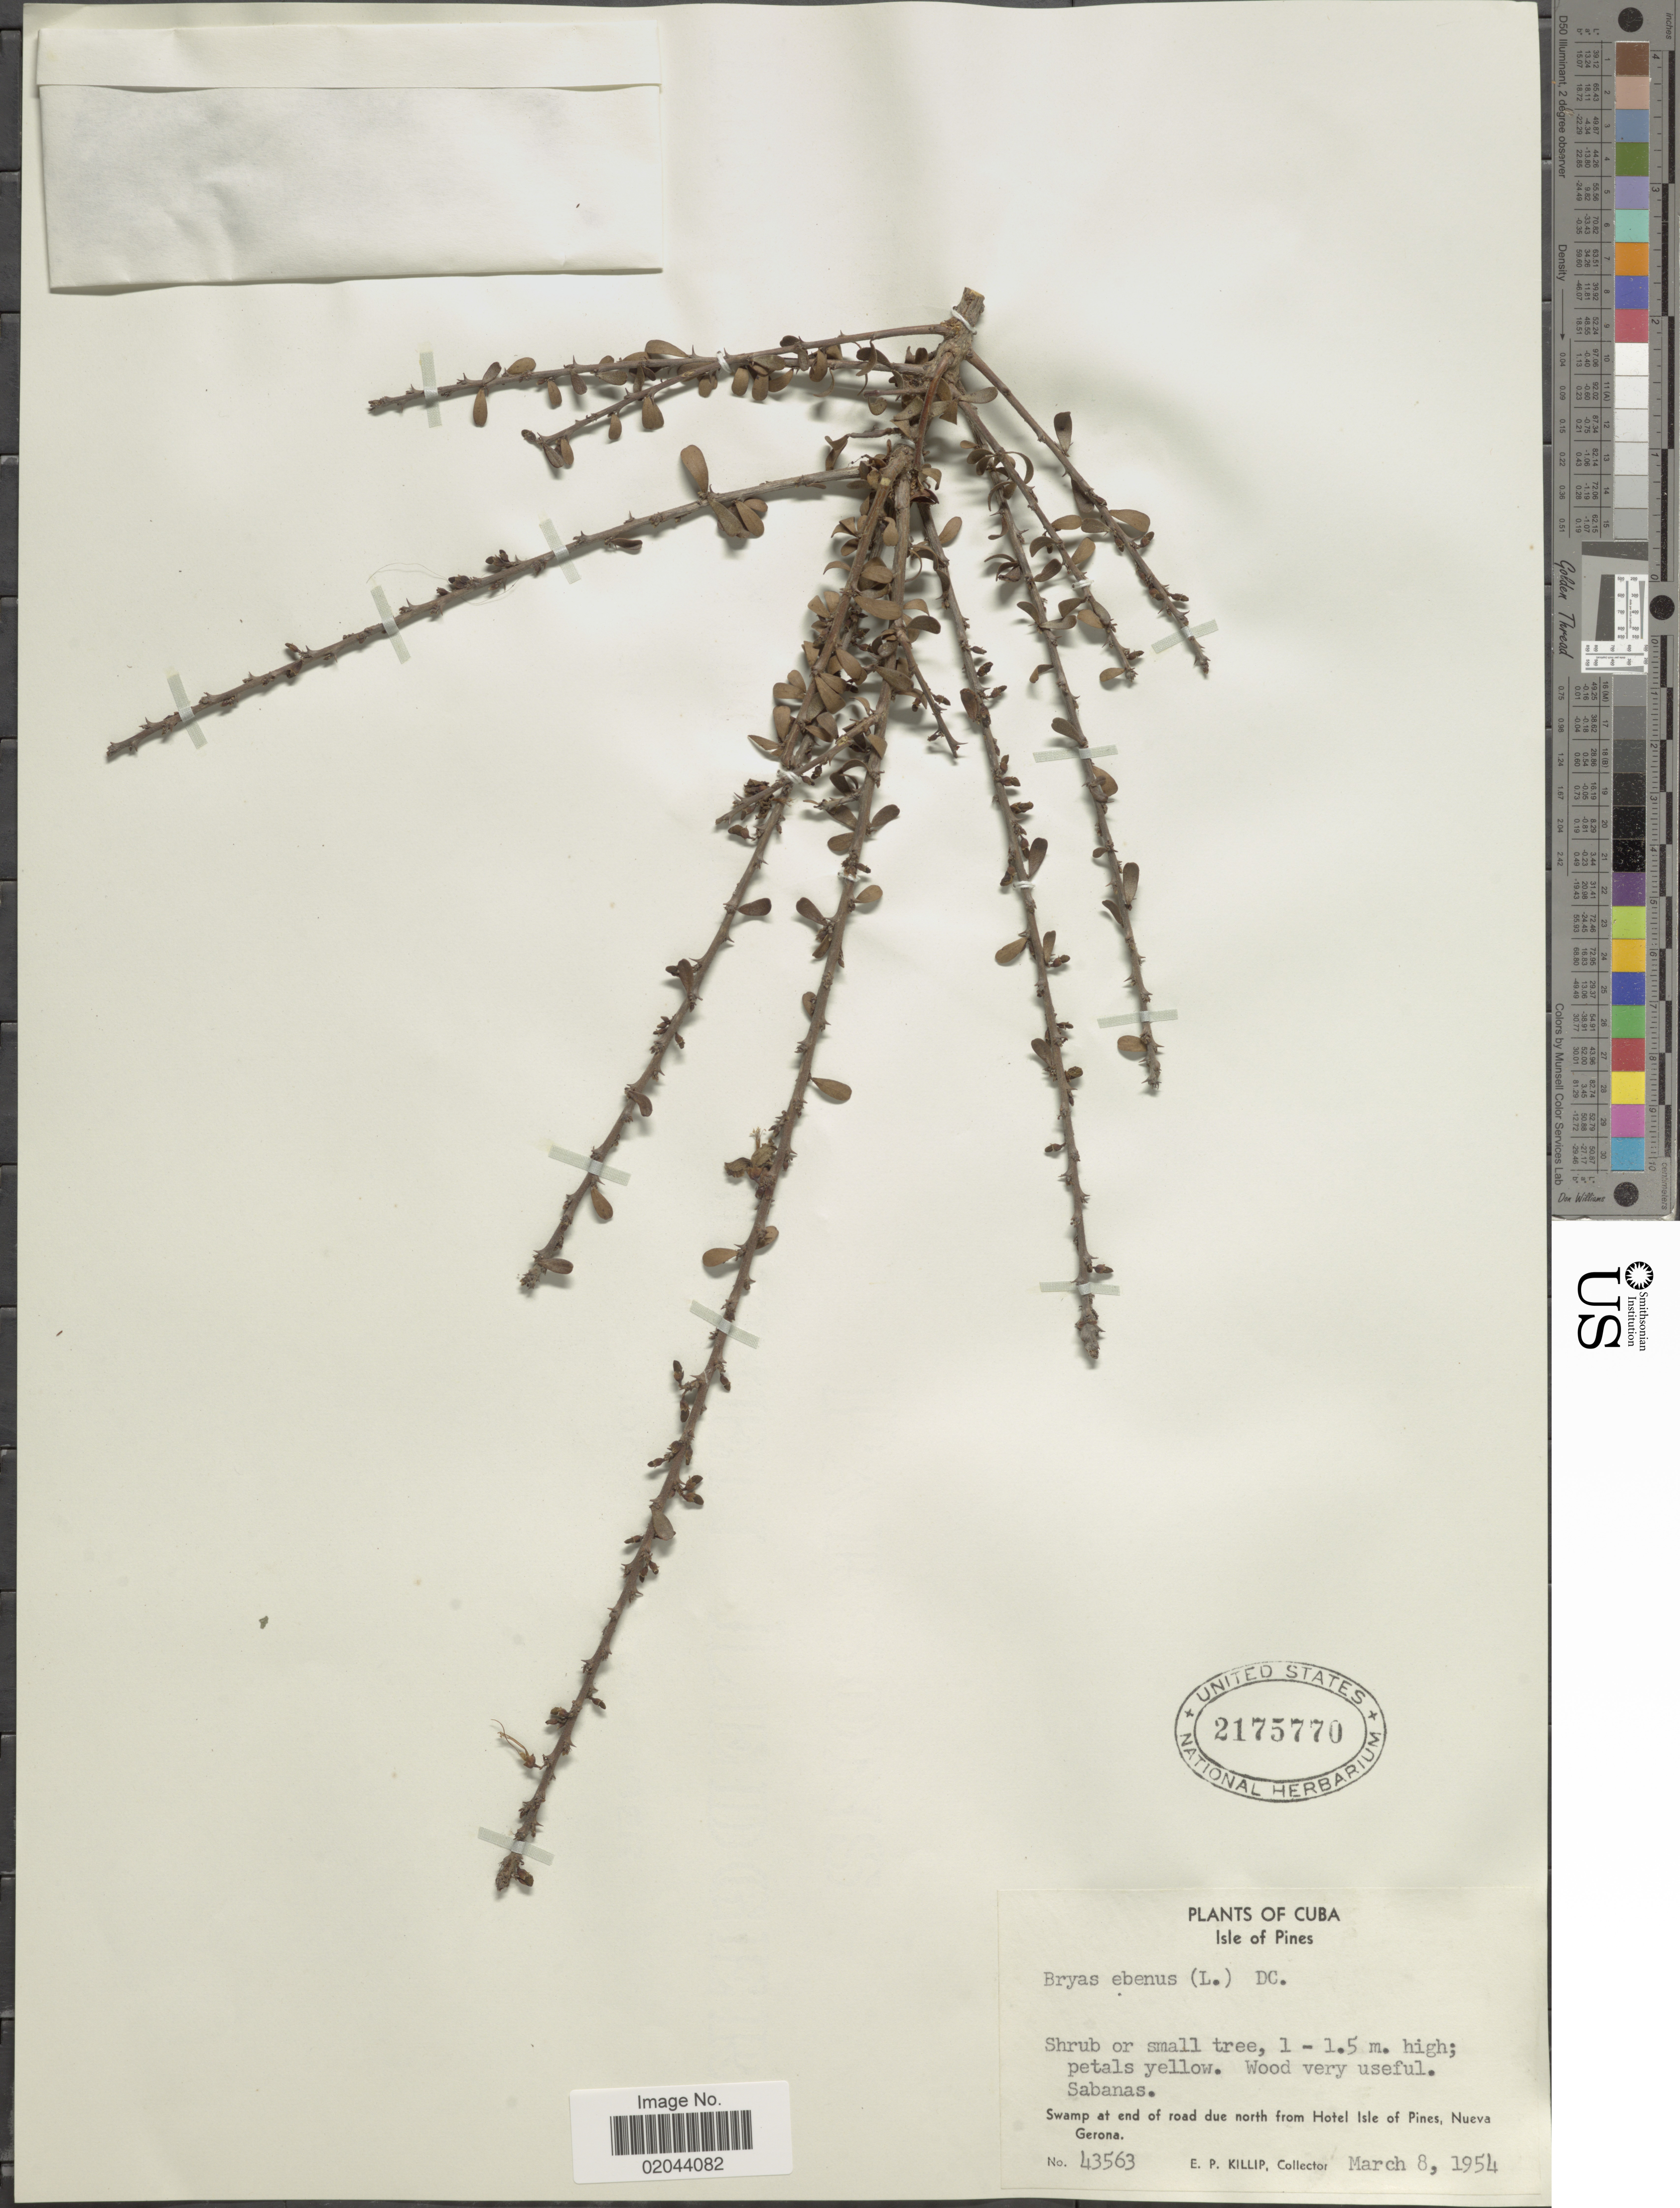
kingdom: Plantae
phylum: Tracheophyta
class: Magnoliopsida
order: Fabales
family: Fabaceae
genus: Brya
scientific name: Brya ebenus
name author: (L.) DC.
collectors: E. P. Killip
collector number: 43563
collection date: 1954-03-08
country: Cuba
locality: Isle of Pines, Sabanas, Swamp at end of road due north from Hotel Isle of Pines, Nueva Gerona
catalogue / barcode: US 2175770